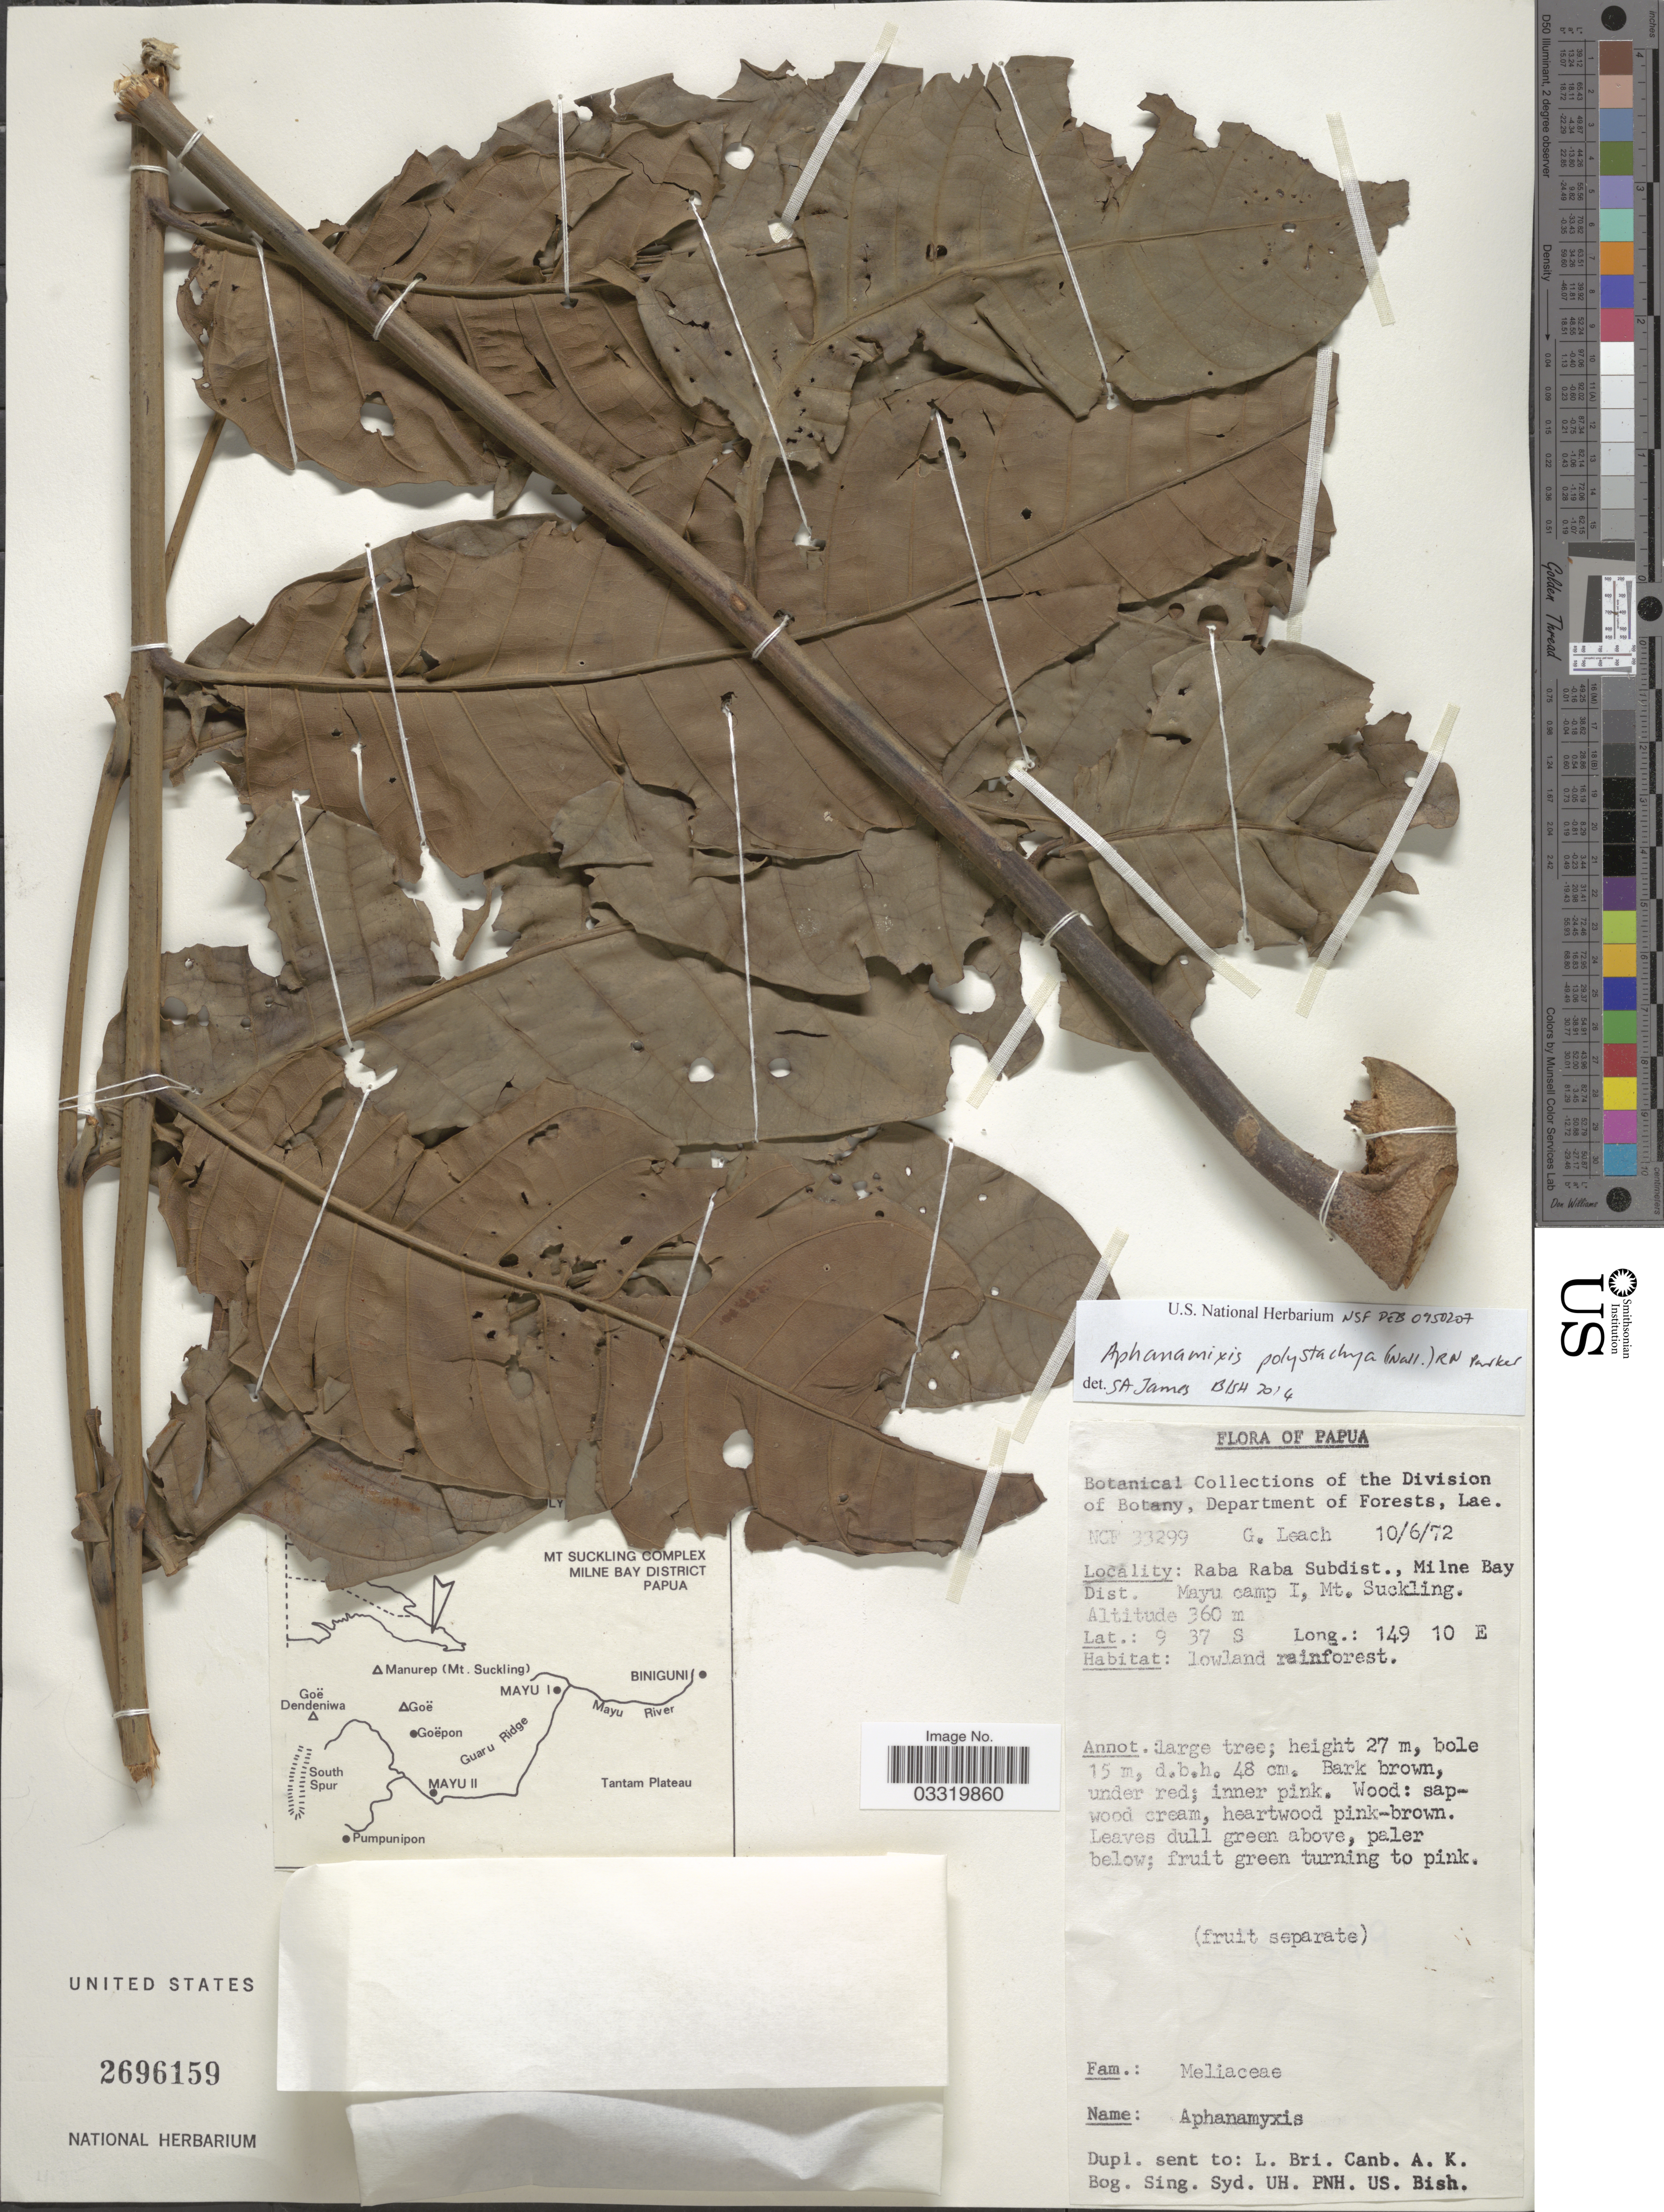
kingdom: Plantae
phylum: Tracheophyta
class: Magnoliopsida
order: Sapindales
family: Meliaceae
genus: Aphanamixis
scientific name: Aphanamixis polystachya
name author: (Wall.) R. Parker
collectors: G. Leach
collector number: NCF33299*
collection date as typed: Transcribed d/m/y: 10/6/72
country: Papua New Guinea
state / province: Milne Bay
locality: Papua, Raba Raba Subdist., Milne Bay Dist. Mayu camp I, Mt. Suckling.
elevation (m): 360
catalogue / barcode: US 2696159